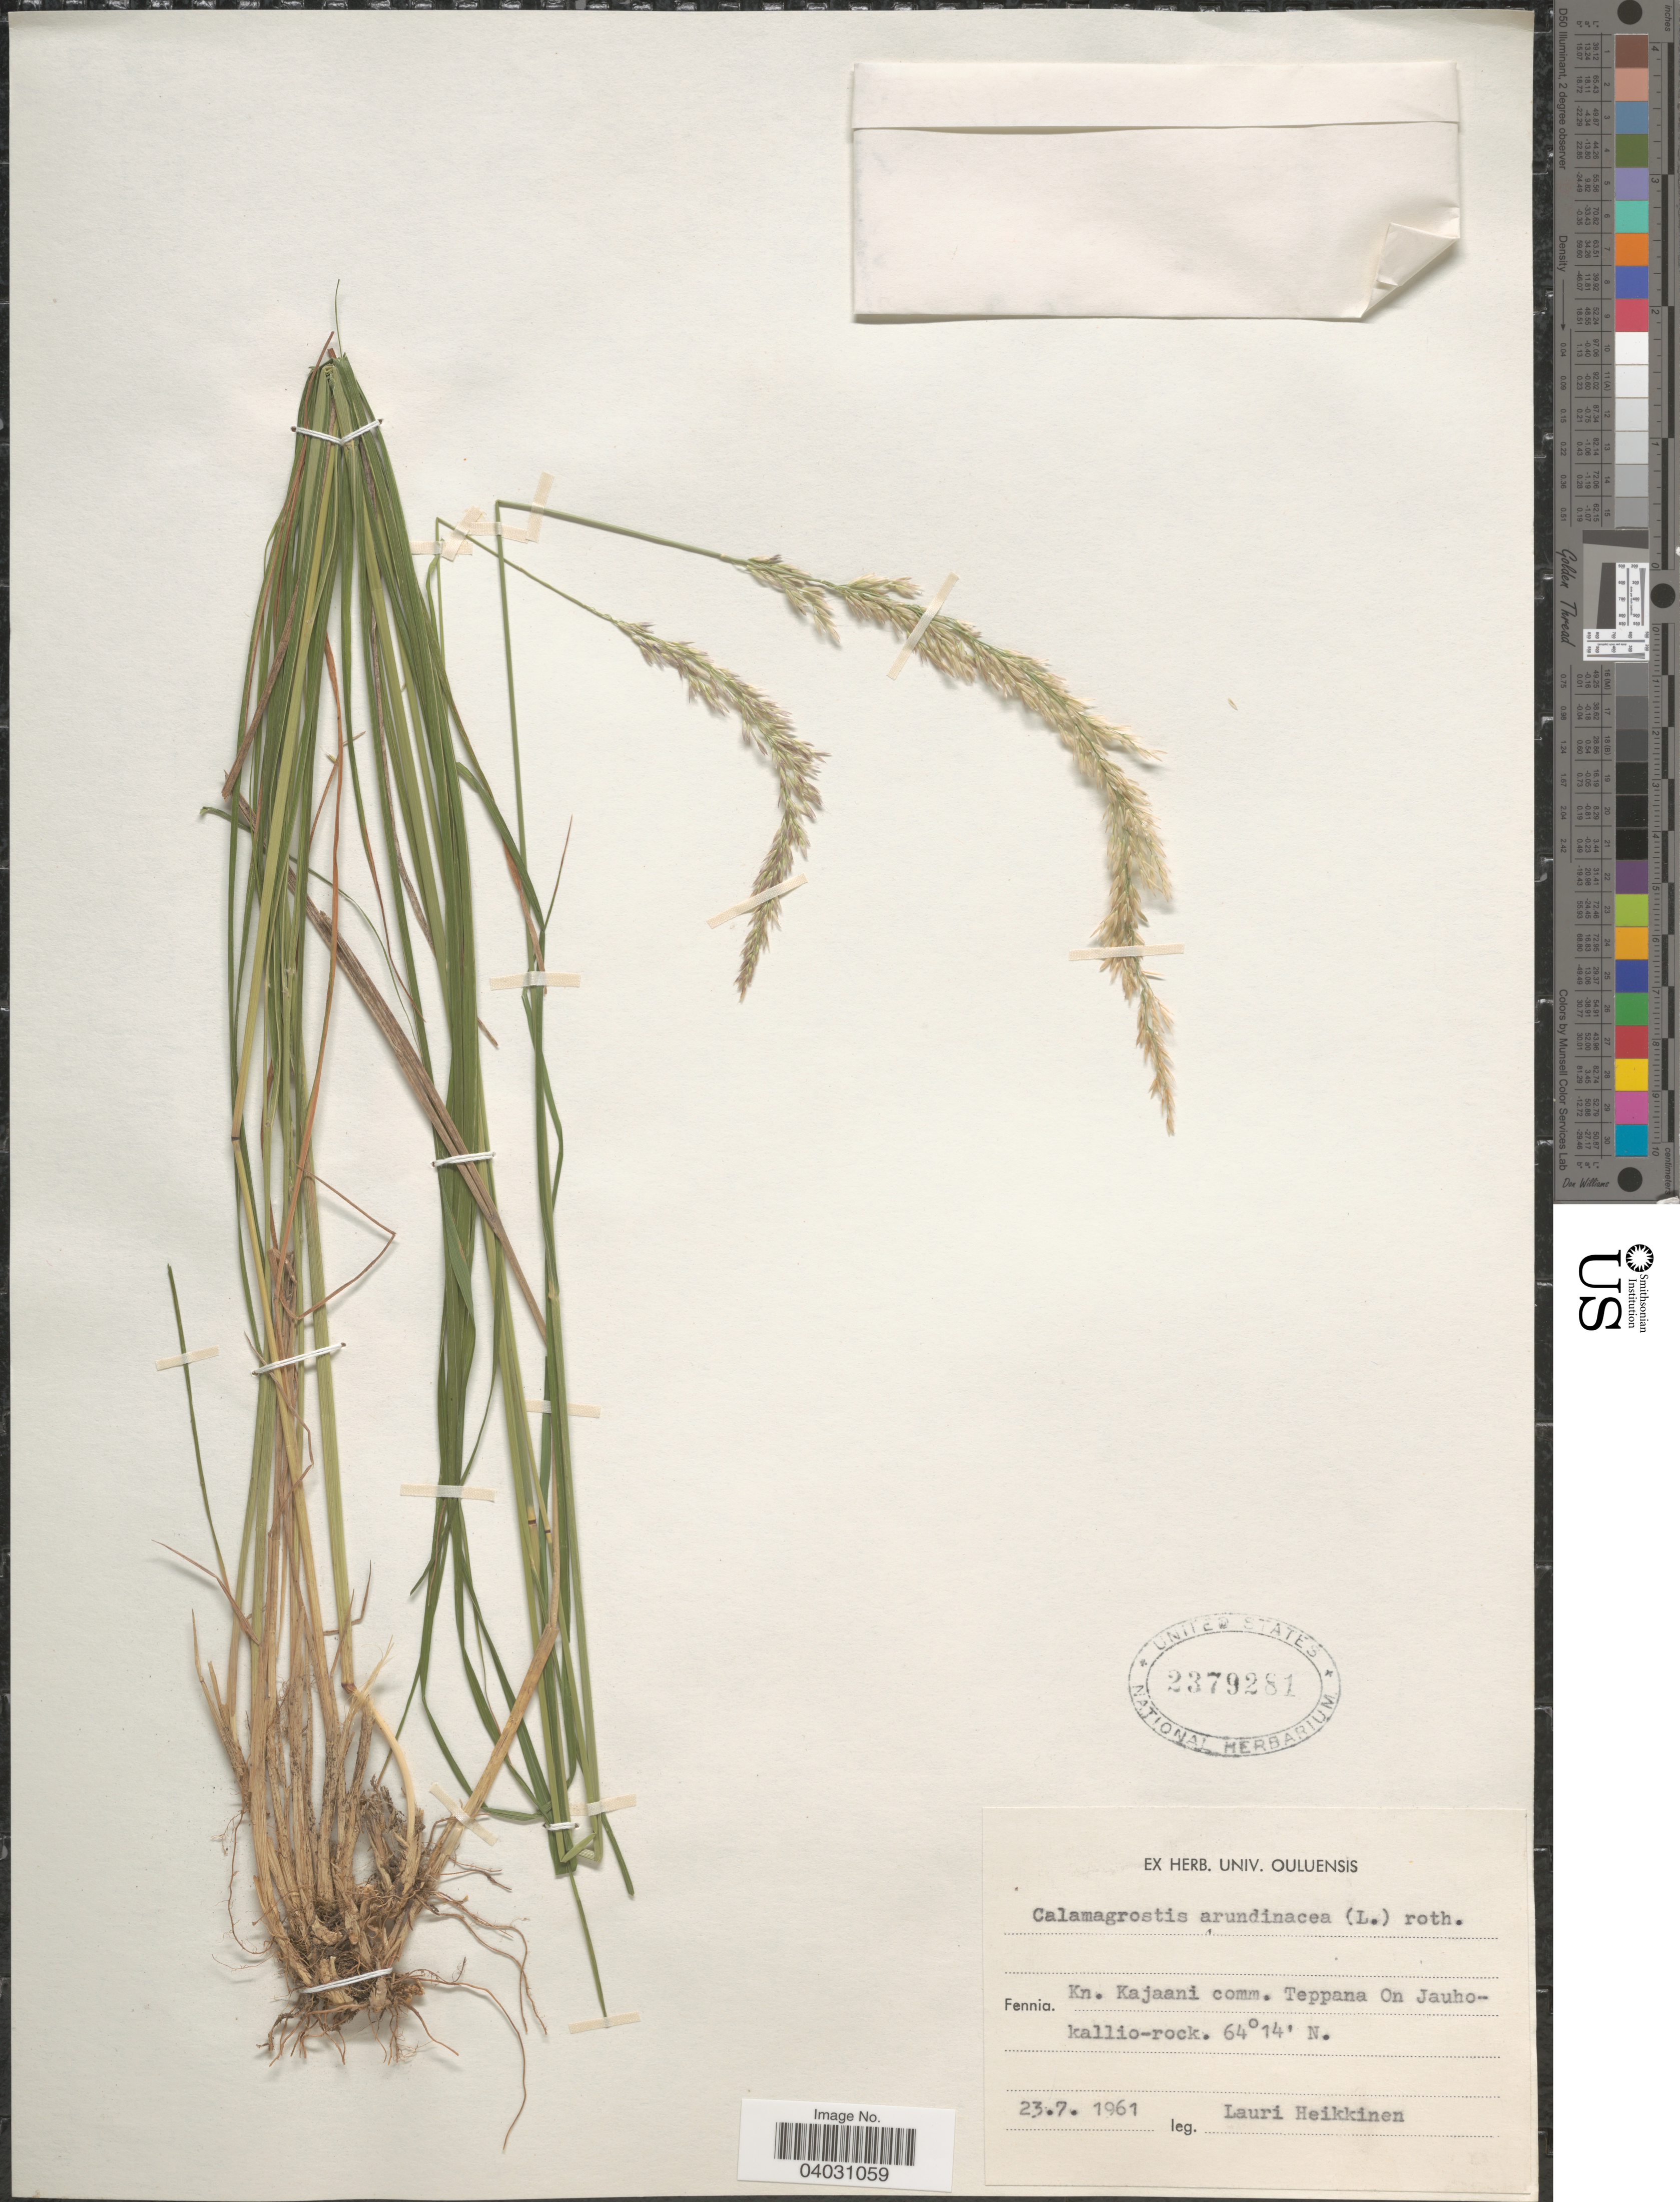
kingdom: Plantae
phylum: Tracheophyta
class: Liliopsida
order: Poales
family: Poaceae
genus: Calamagrostis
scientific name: Calamagrostis arundinacea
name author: (L.) Roth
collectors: L. Heikkinen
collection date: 1961-07-23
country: Finland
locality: Fennia. Kn. Kajaani comm. Teppana On Jauhokallio-rock.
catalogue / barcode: US 2379281